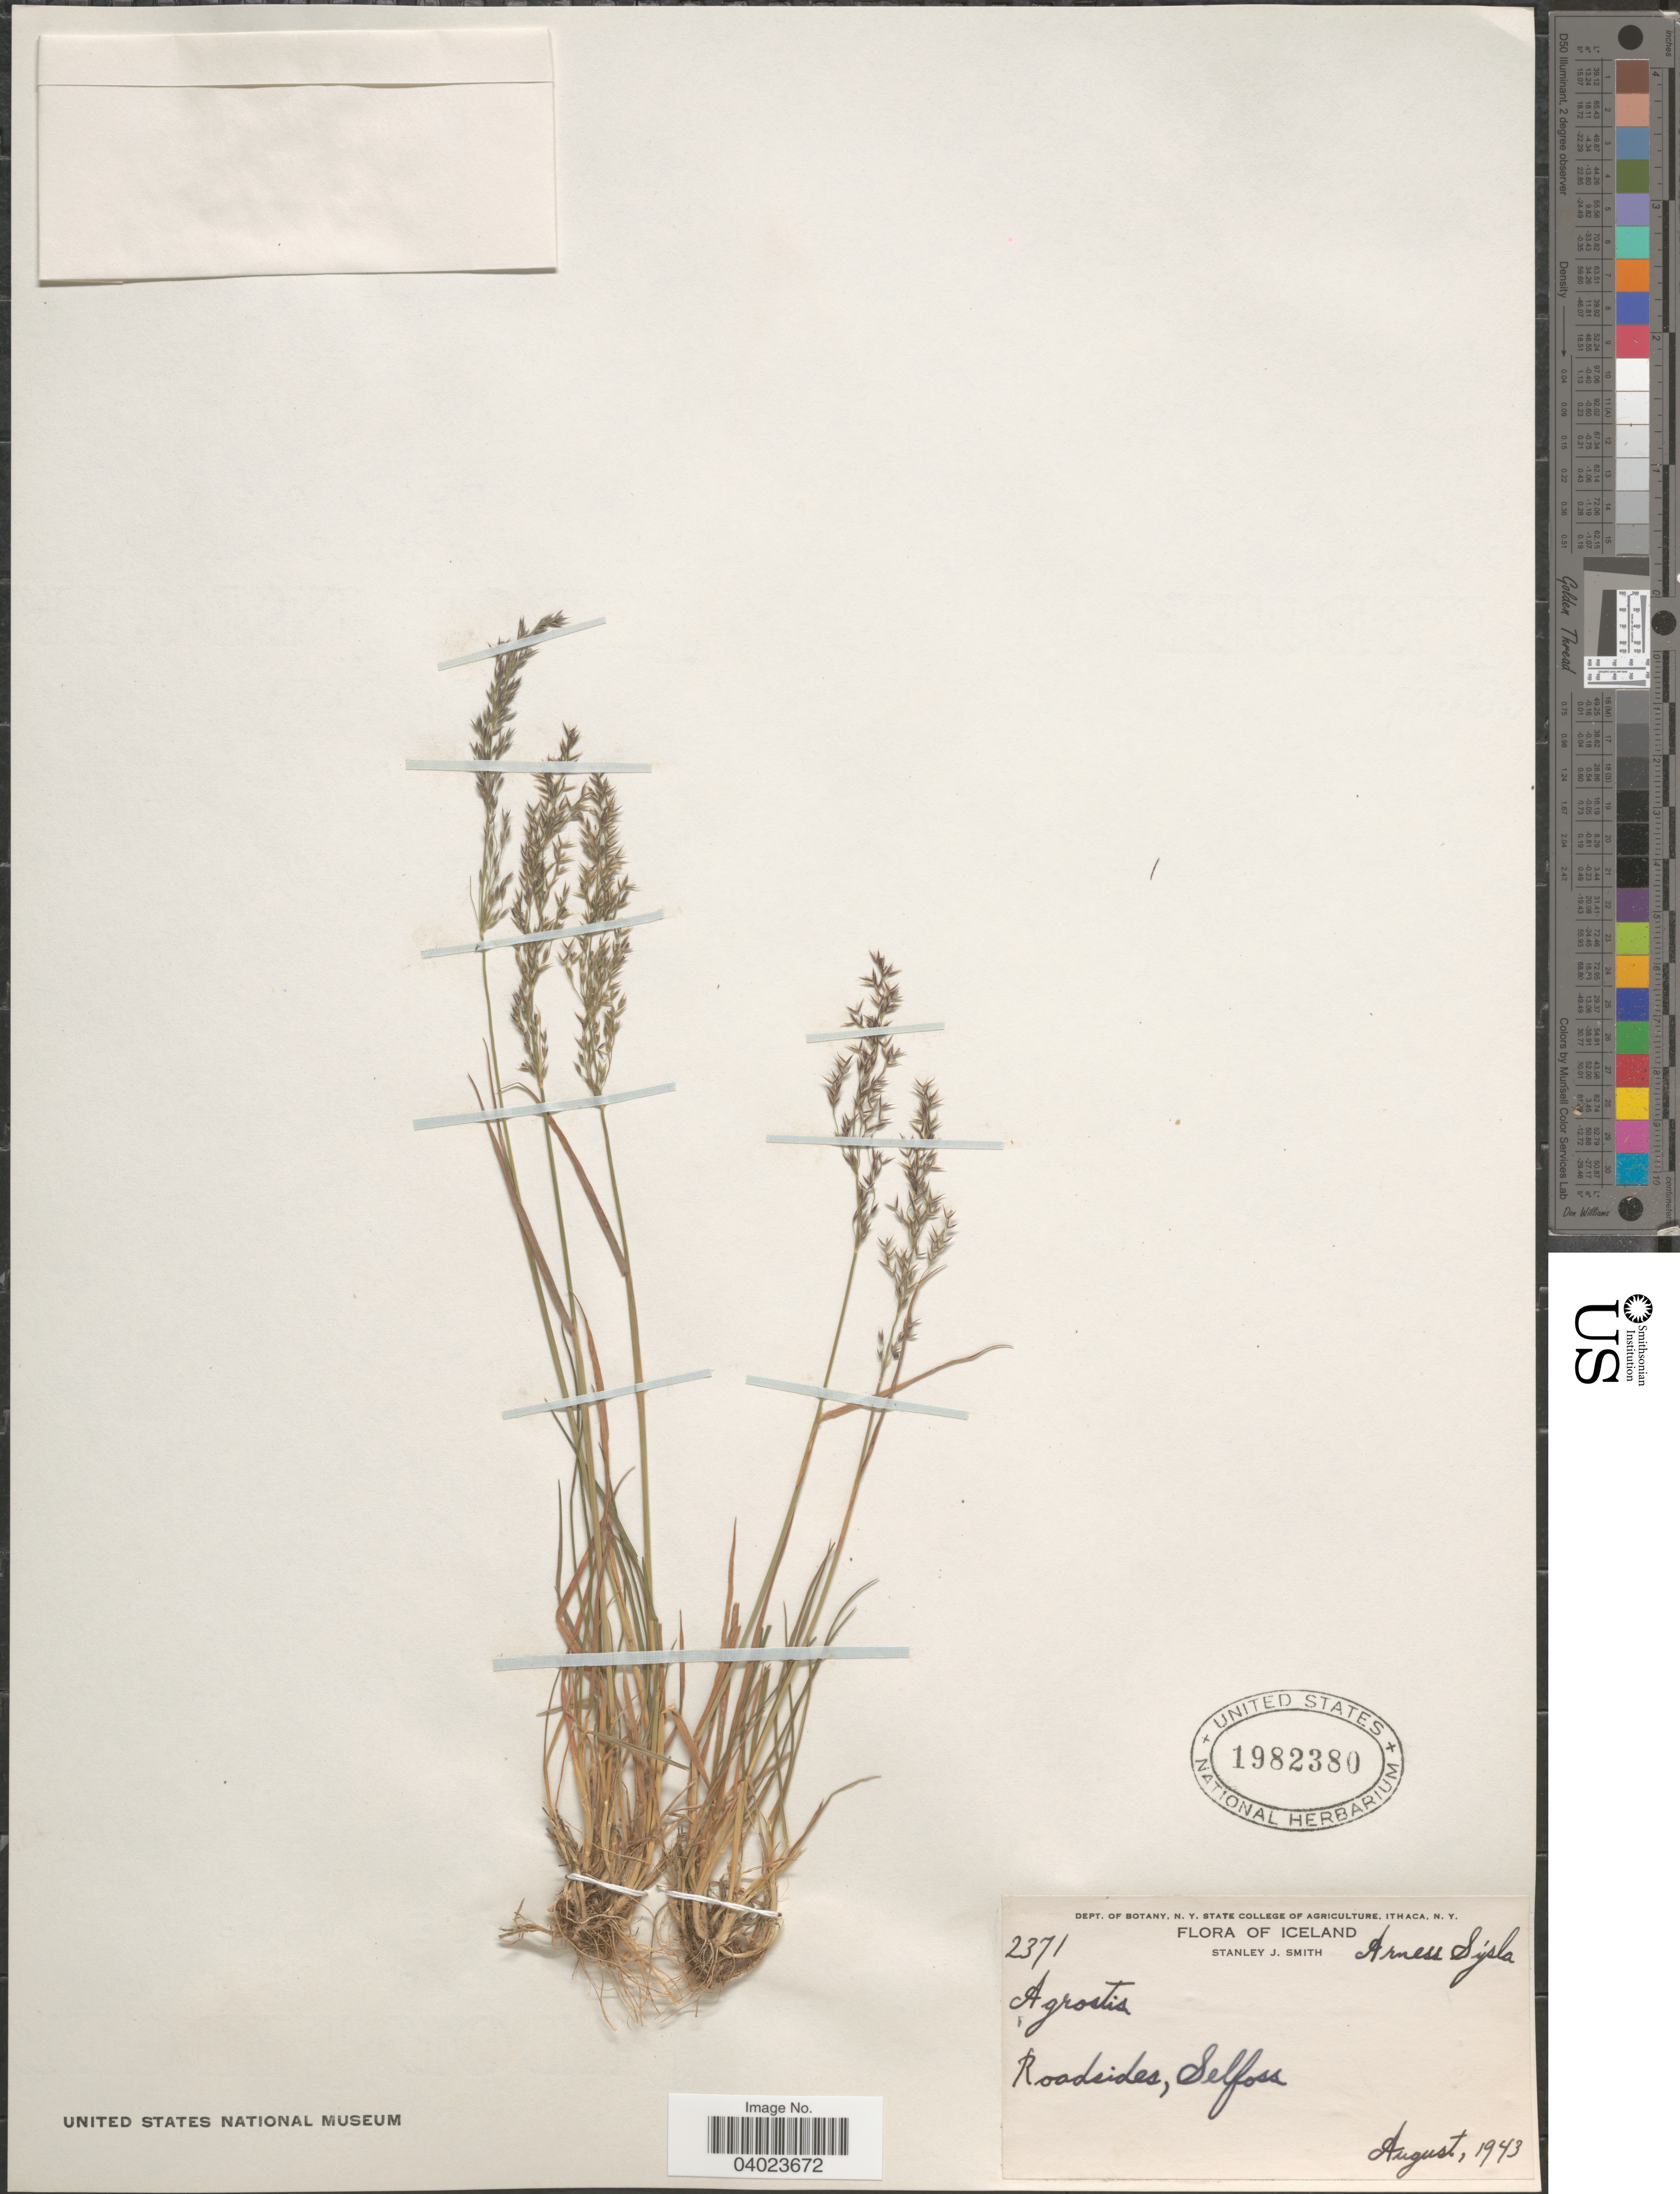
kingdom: Plantae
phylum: Tracheophyta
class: Liliopsida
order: Poales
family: Poaceae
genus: Agrostis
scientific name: Agrostis sp.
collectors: S. Smith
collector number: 2371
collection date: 1943-08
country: Iceland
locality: Roadsides, Selfoss.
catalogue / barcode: US 1982380